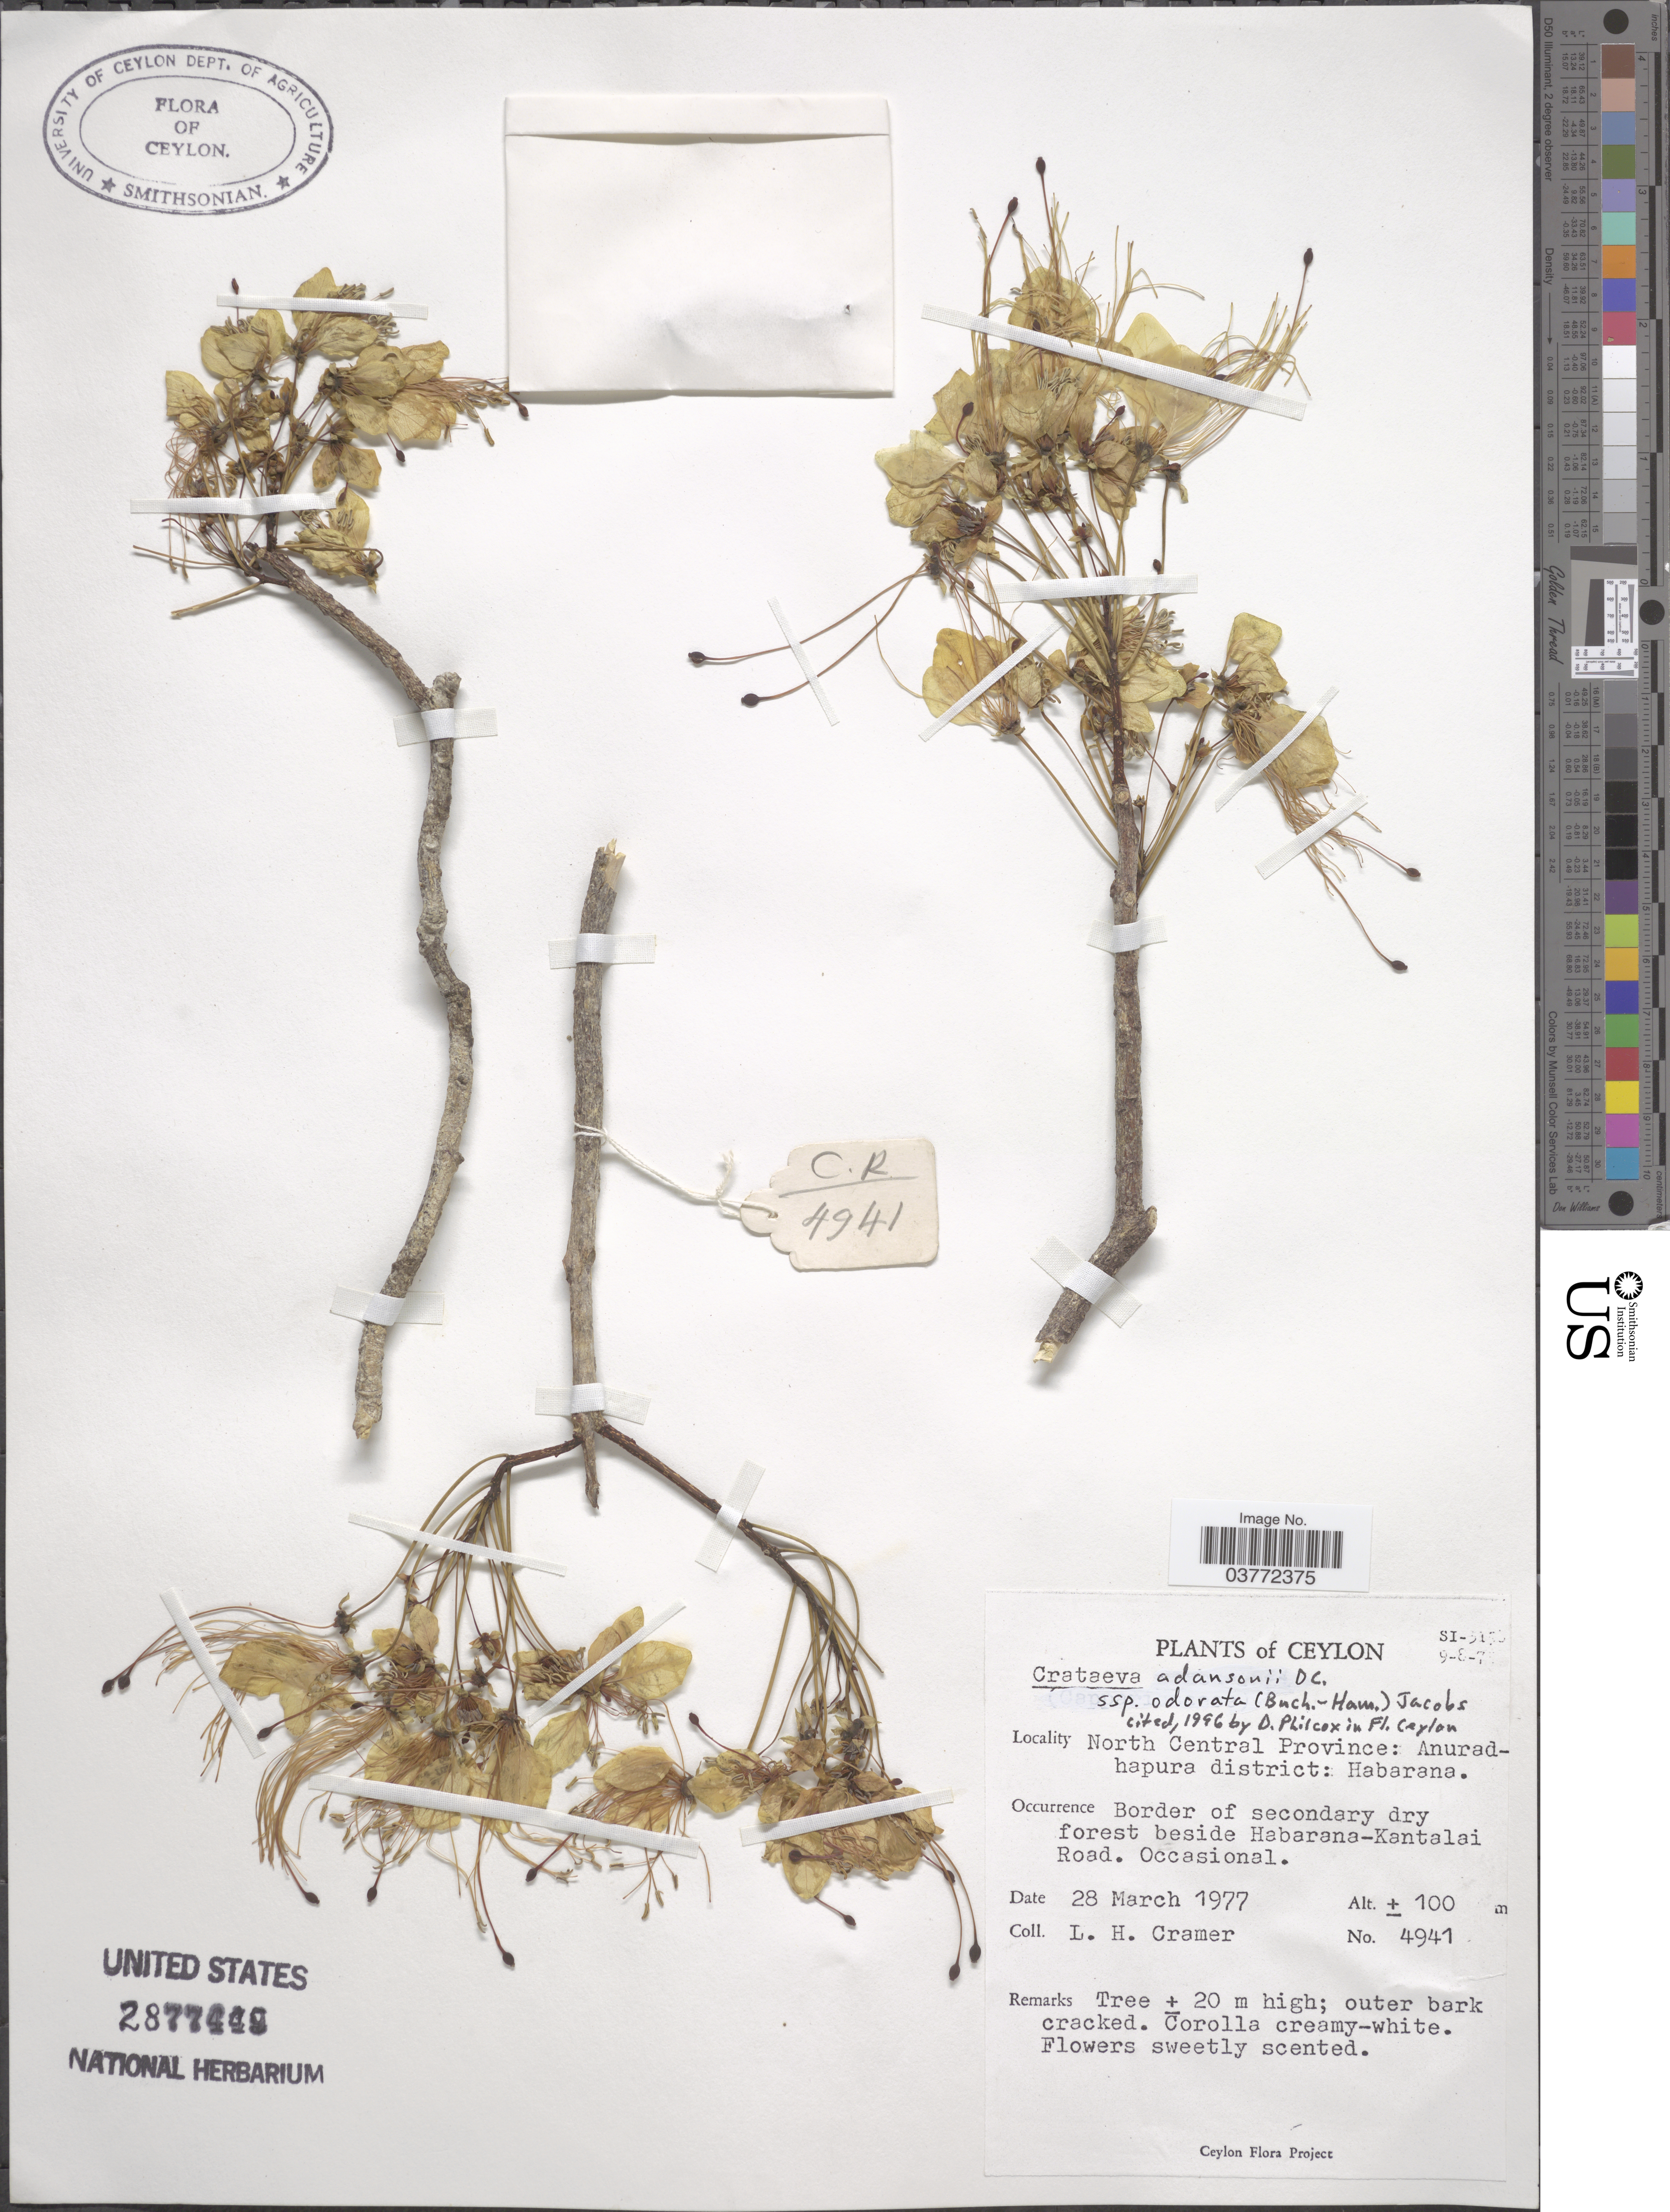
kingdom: Plantae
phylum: Tracheophyta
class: Magnoliopsida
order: Brassicales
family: Capparaceae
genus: Crateva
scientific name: Crateva adansonii subsp. odora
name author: (Buch.-Ham.) Jacobs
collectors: L. H. Cramer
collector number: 4941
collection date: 1977-03-28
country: Sri Lanka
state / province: North Central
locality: Ceylon. Anuradhapura district: Habarana. Border of secondary dry forest beside Habarana-Kantalai Road.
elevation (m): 100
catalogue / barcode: US 2877449